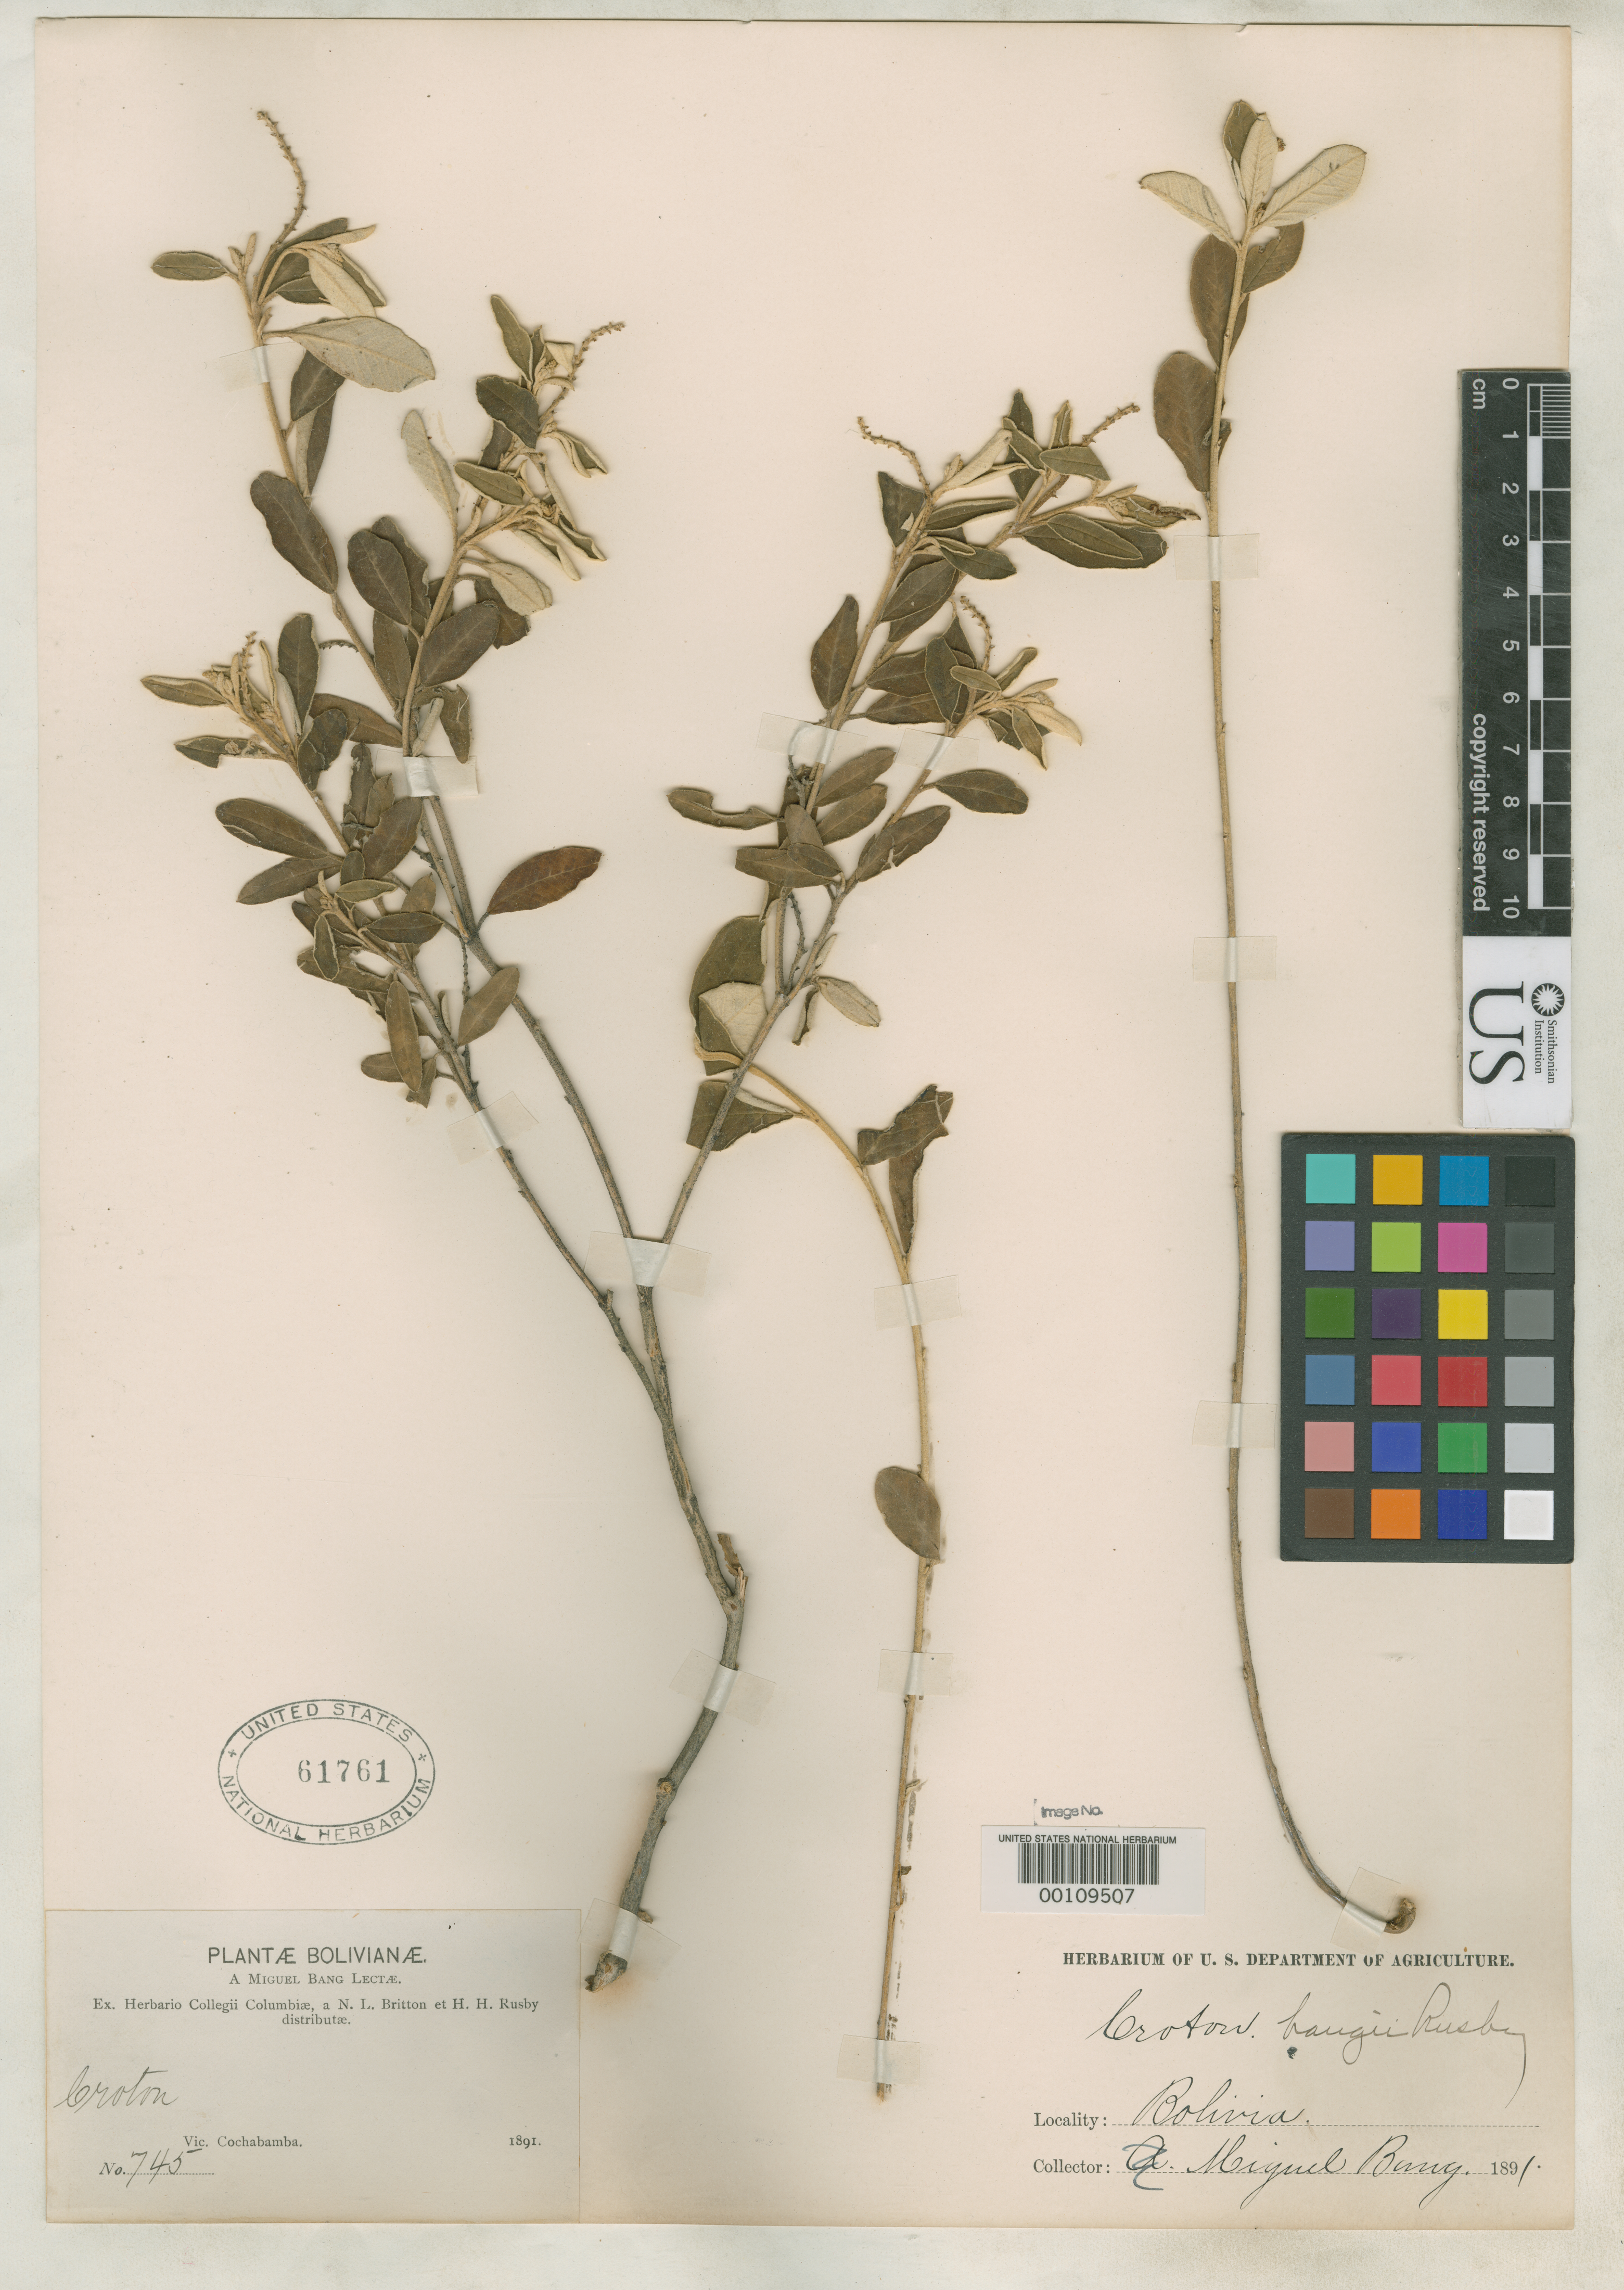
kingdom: Plantae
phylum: Tracheophyta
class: Magnoliopsida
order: Malpighiales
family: Euphorbiaceae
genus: Croton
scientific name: Croton bangii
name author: Rusby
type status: Isotype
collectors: M. Bang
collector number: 745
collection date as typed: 1891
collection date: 1891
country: Bolivia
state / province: Cochabamba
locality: Vic. Cochabamba.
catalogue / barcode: US 61761